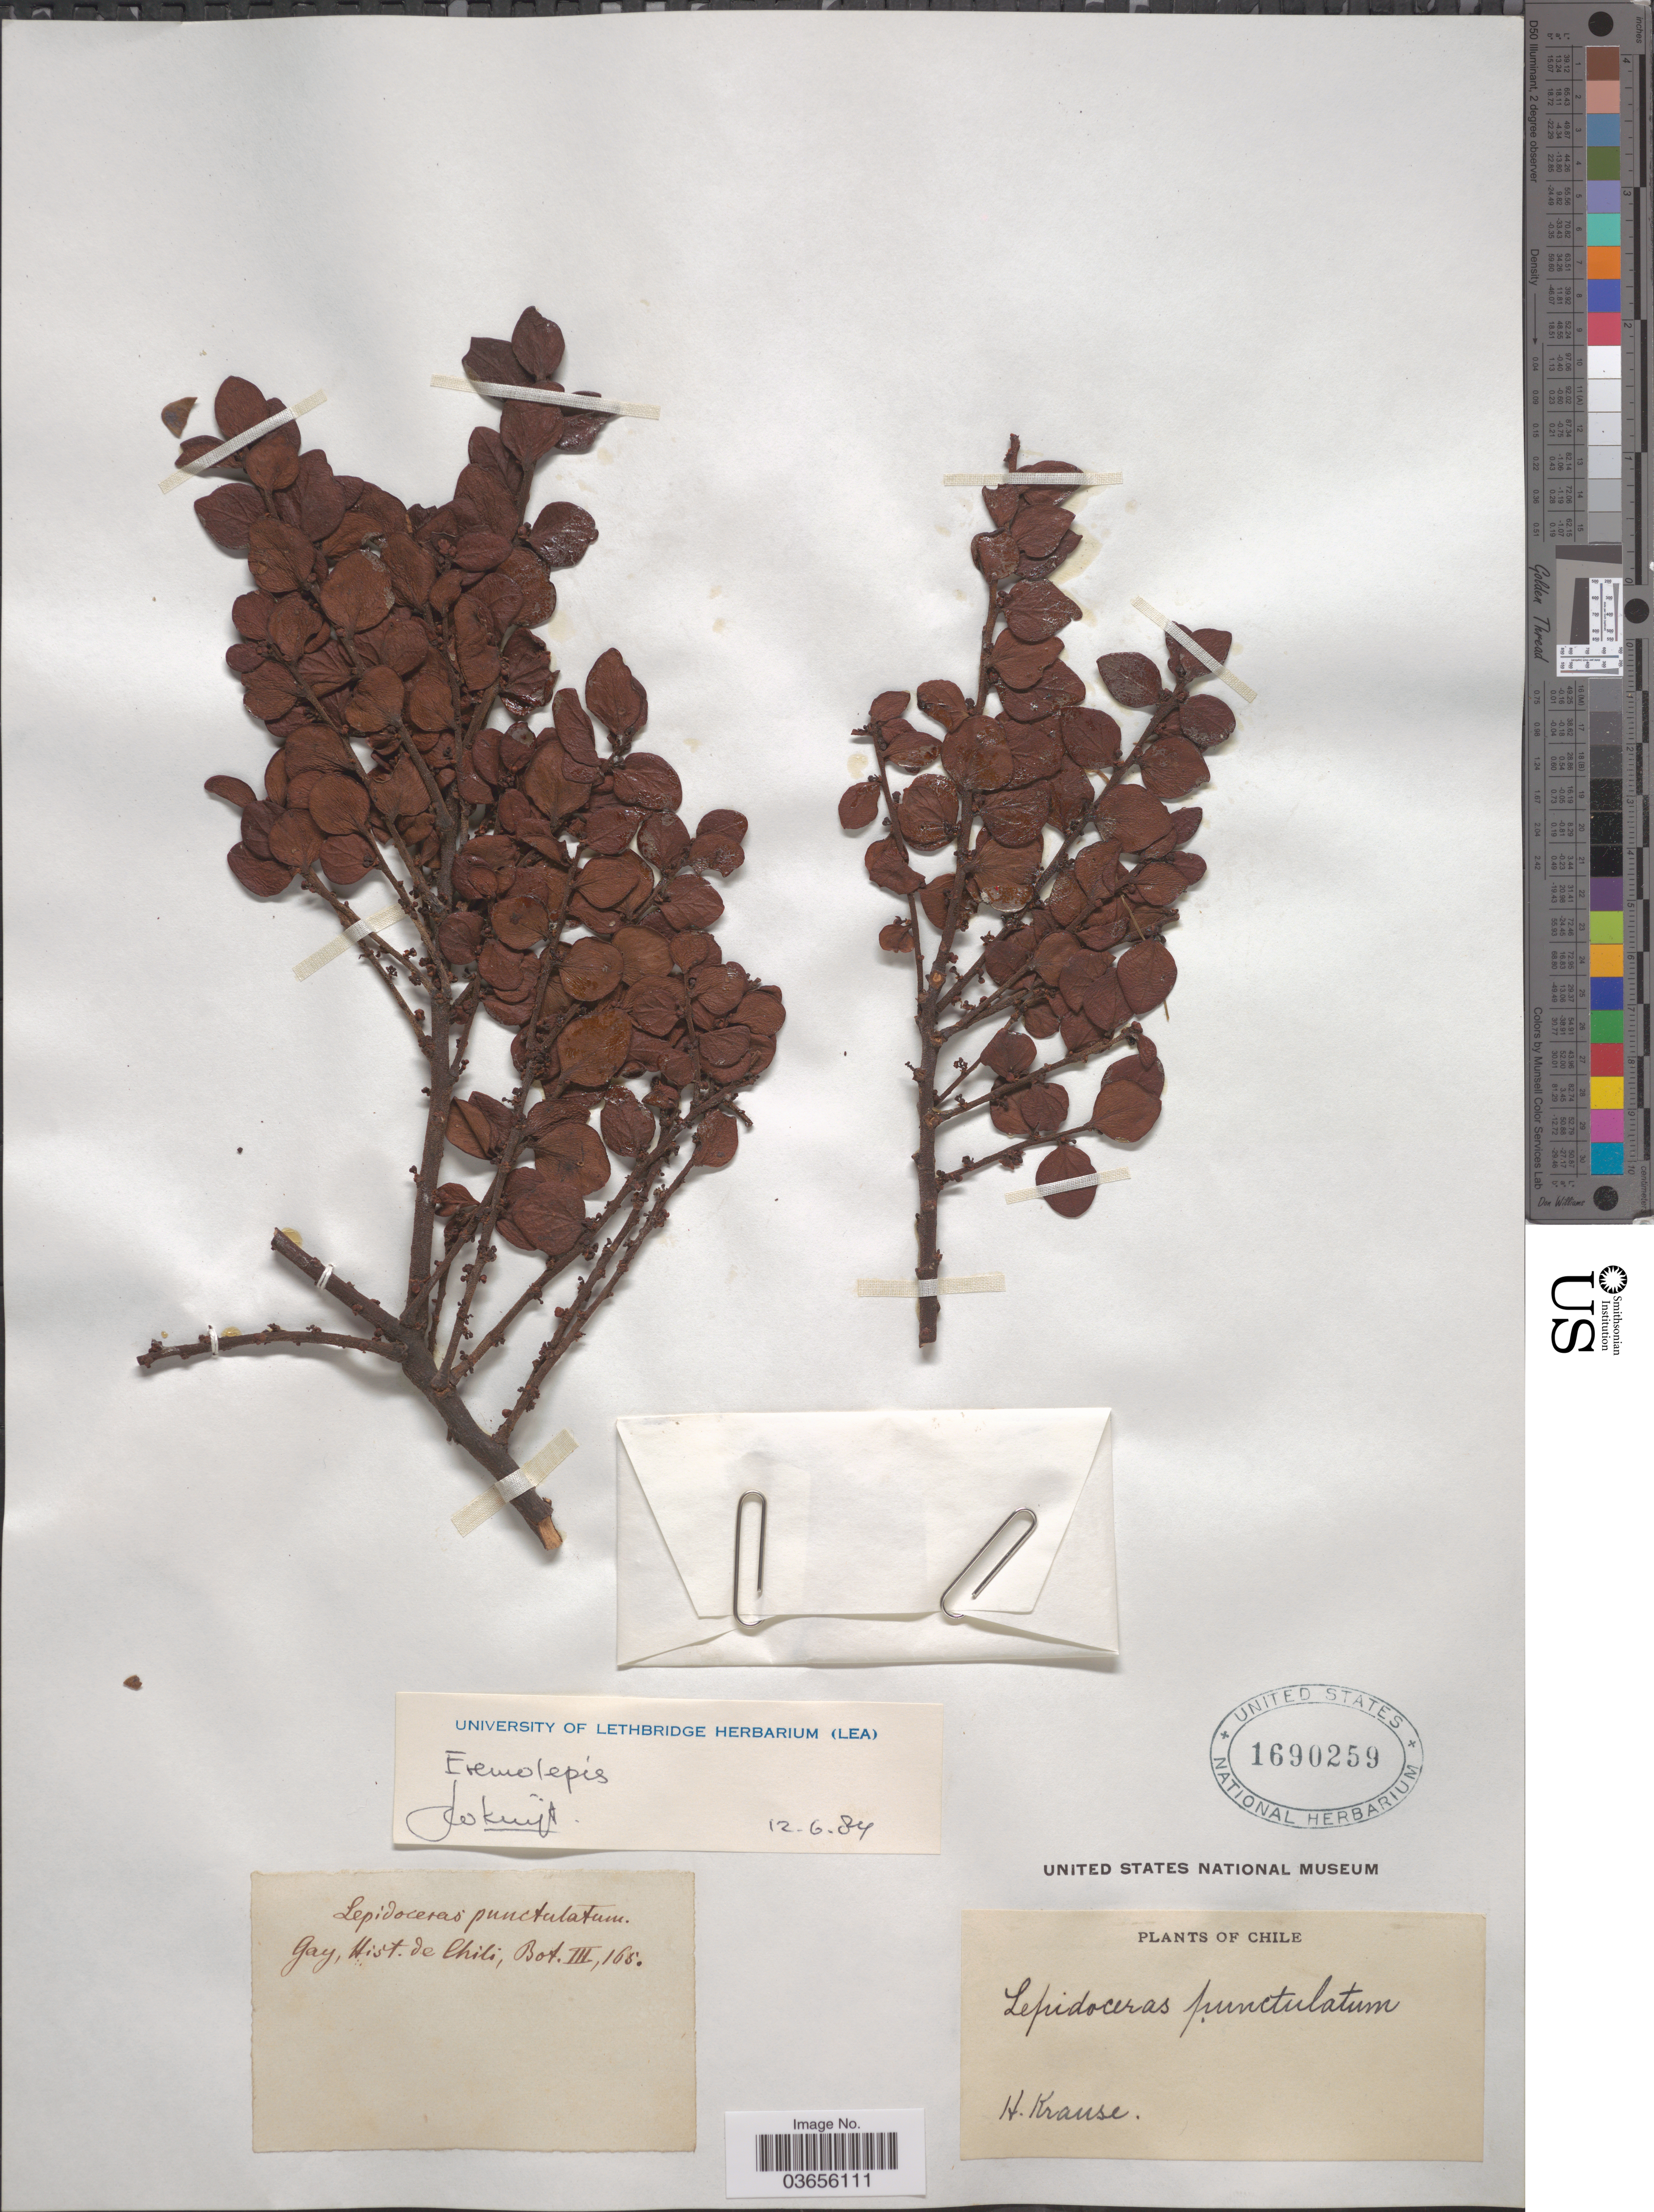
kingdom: Plantae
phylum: Tracheophyta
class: Magnoliopsida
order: Santalales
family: Santalaceae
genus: Antidaphne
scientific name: Antidaphne punctulata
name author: (Clos) Kuijt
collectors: H. Krause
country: Chile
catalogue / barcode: US 1690259